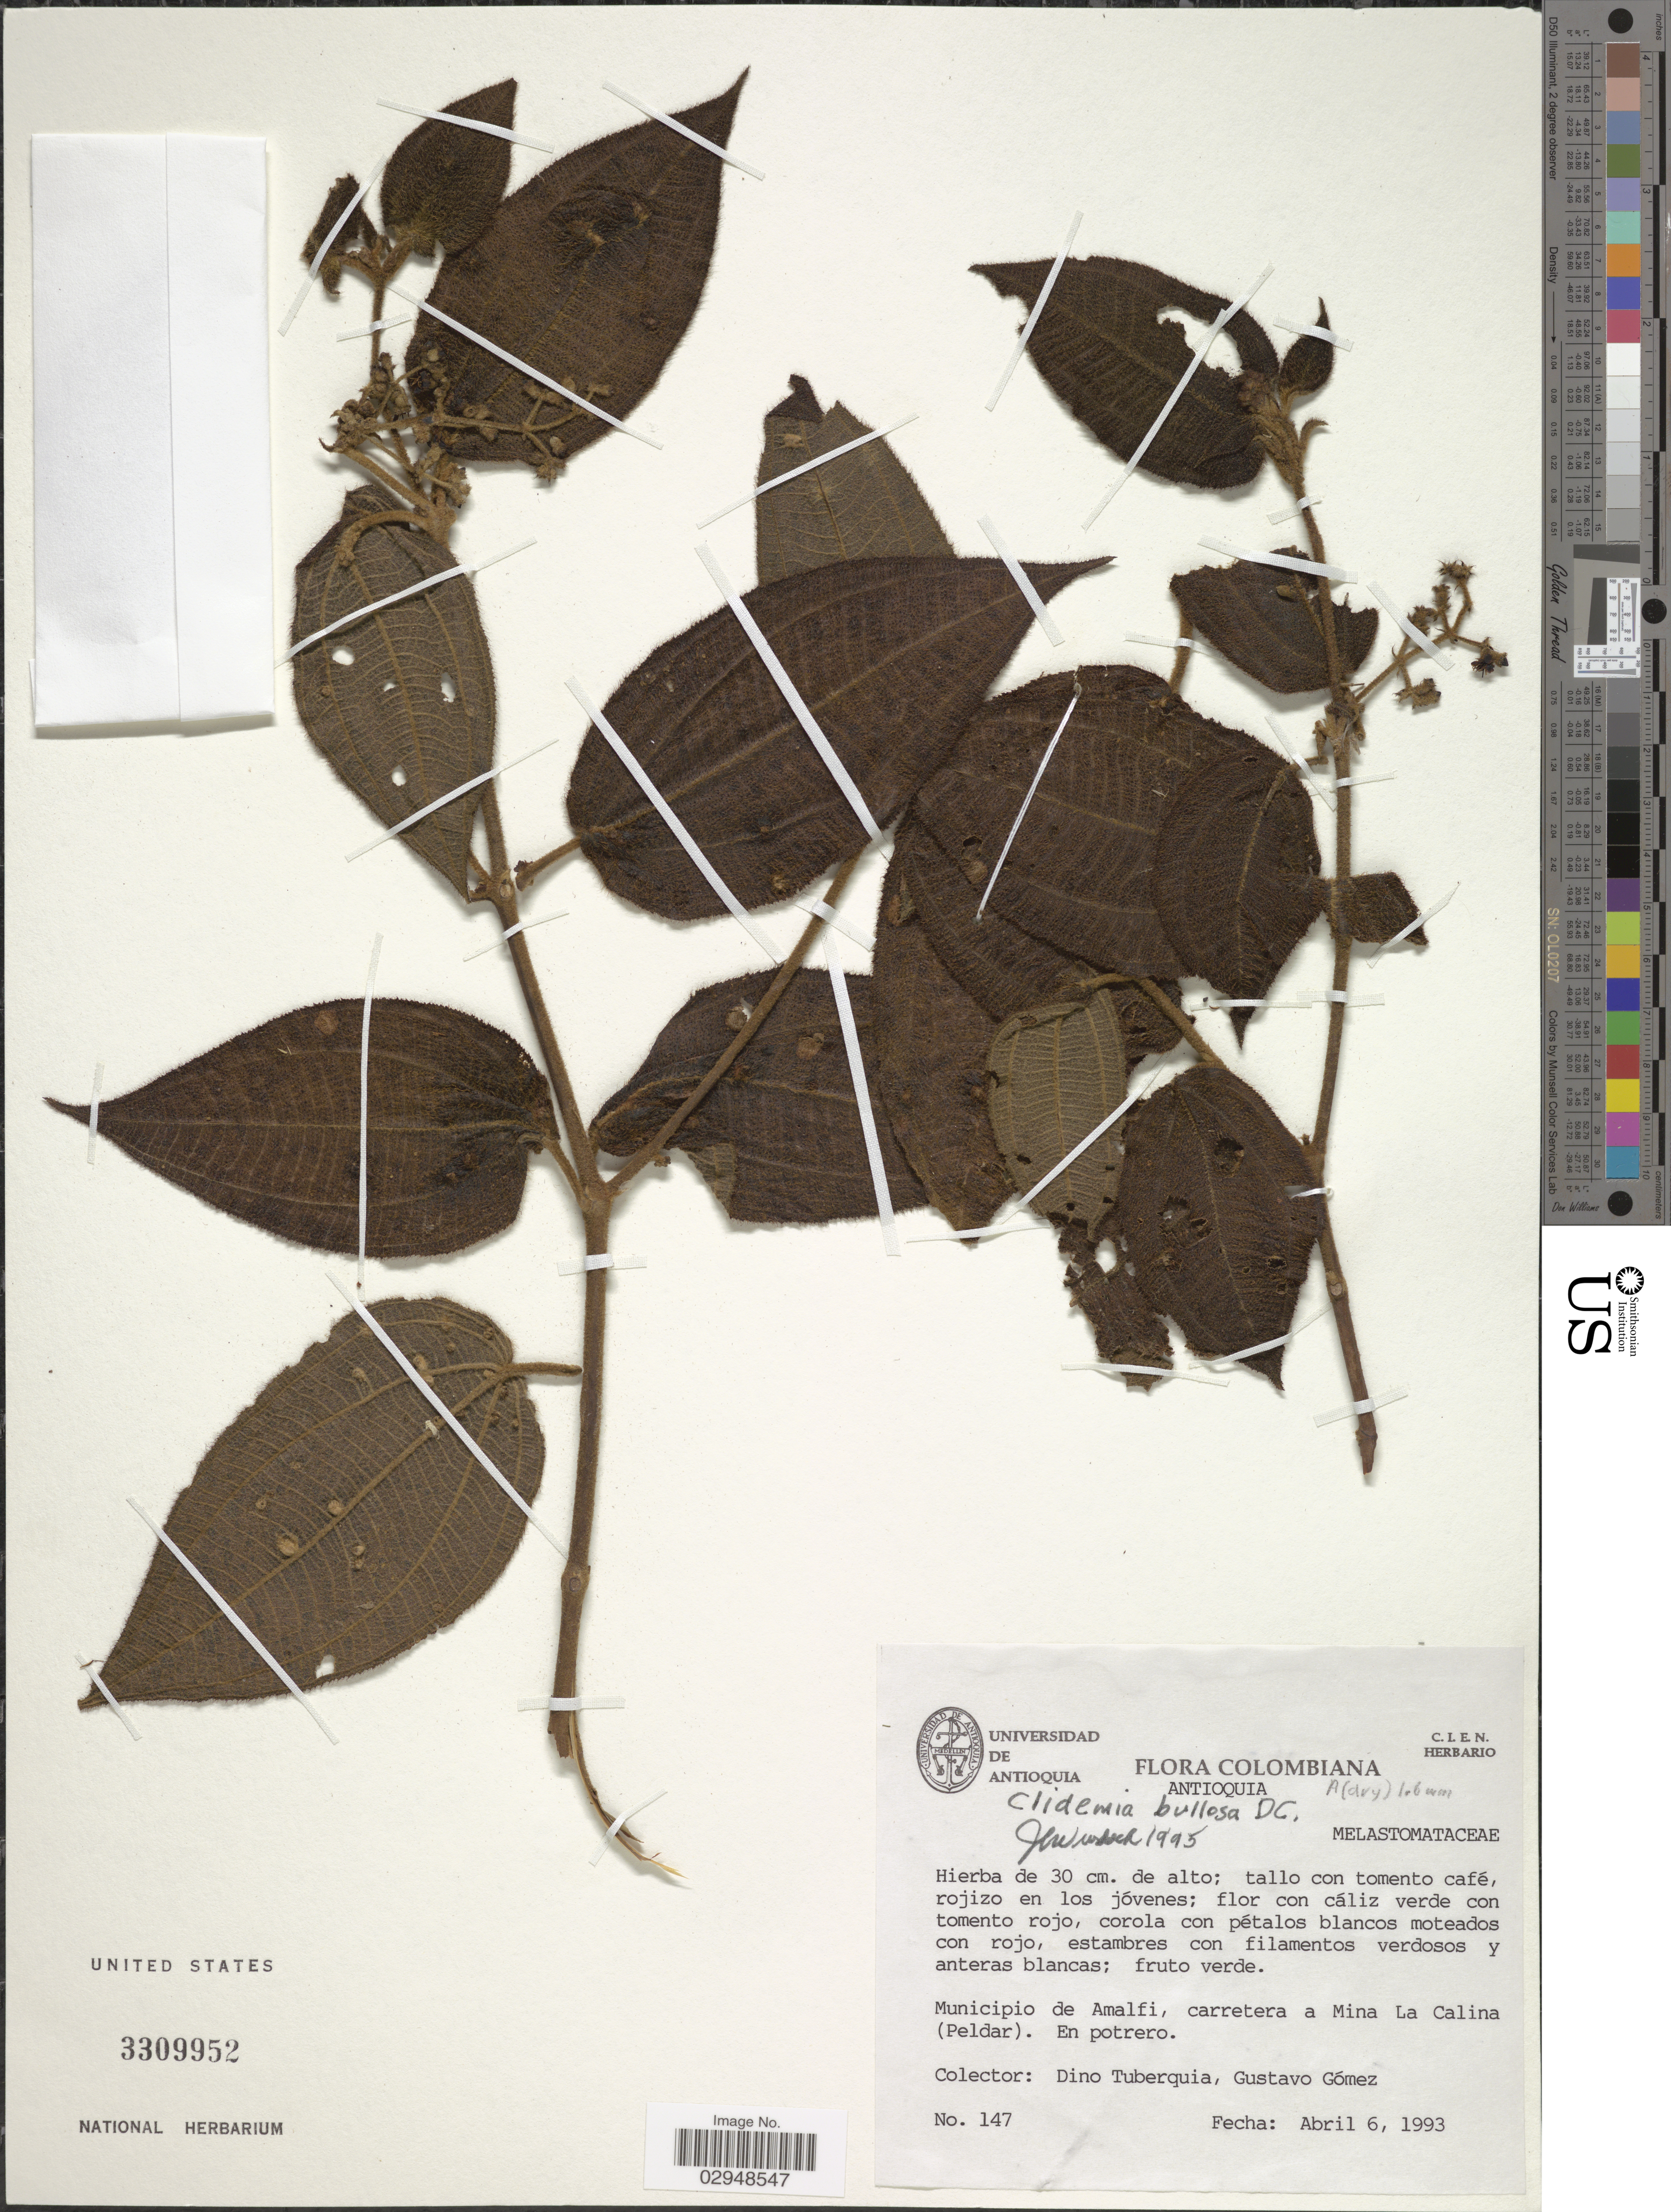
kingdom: Plantae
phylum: Tracheophyta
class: Magnoliopsida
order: Myrtales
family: Melastomataceae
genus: Clidemia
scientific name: Clidemia bullosa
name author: DC.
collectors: D. Tuberquia & G. Gomez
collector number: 147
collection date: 1993-04-06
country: Colombia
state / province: Antioquia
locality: Municipio de Amalfi, carretera a Mina La Calina (Peldar).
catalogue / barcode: US 3309952